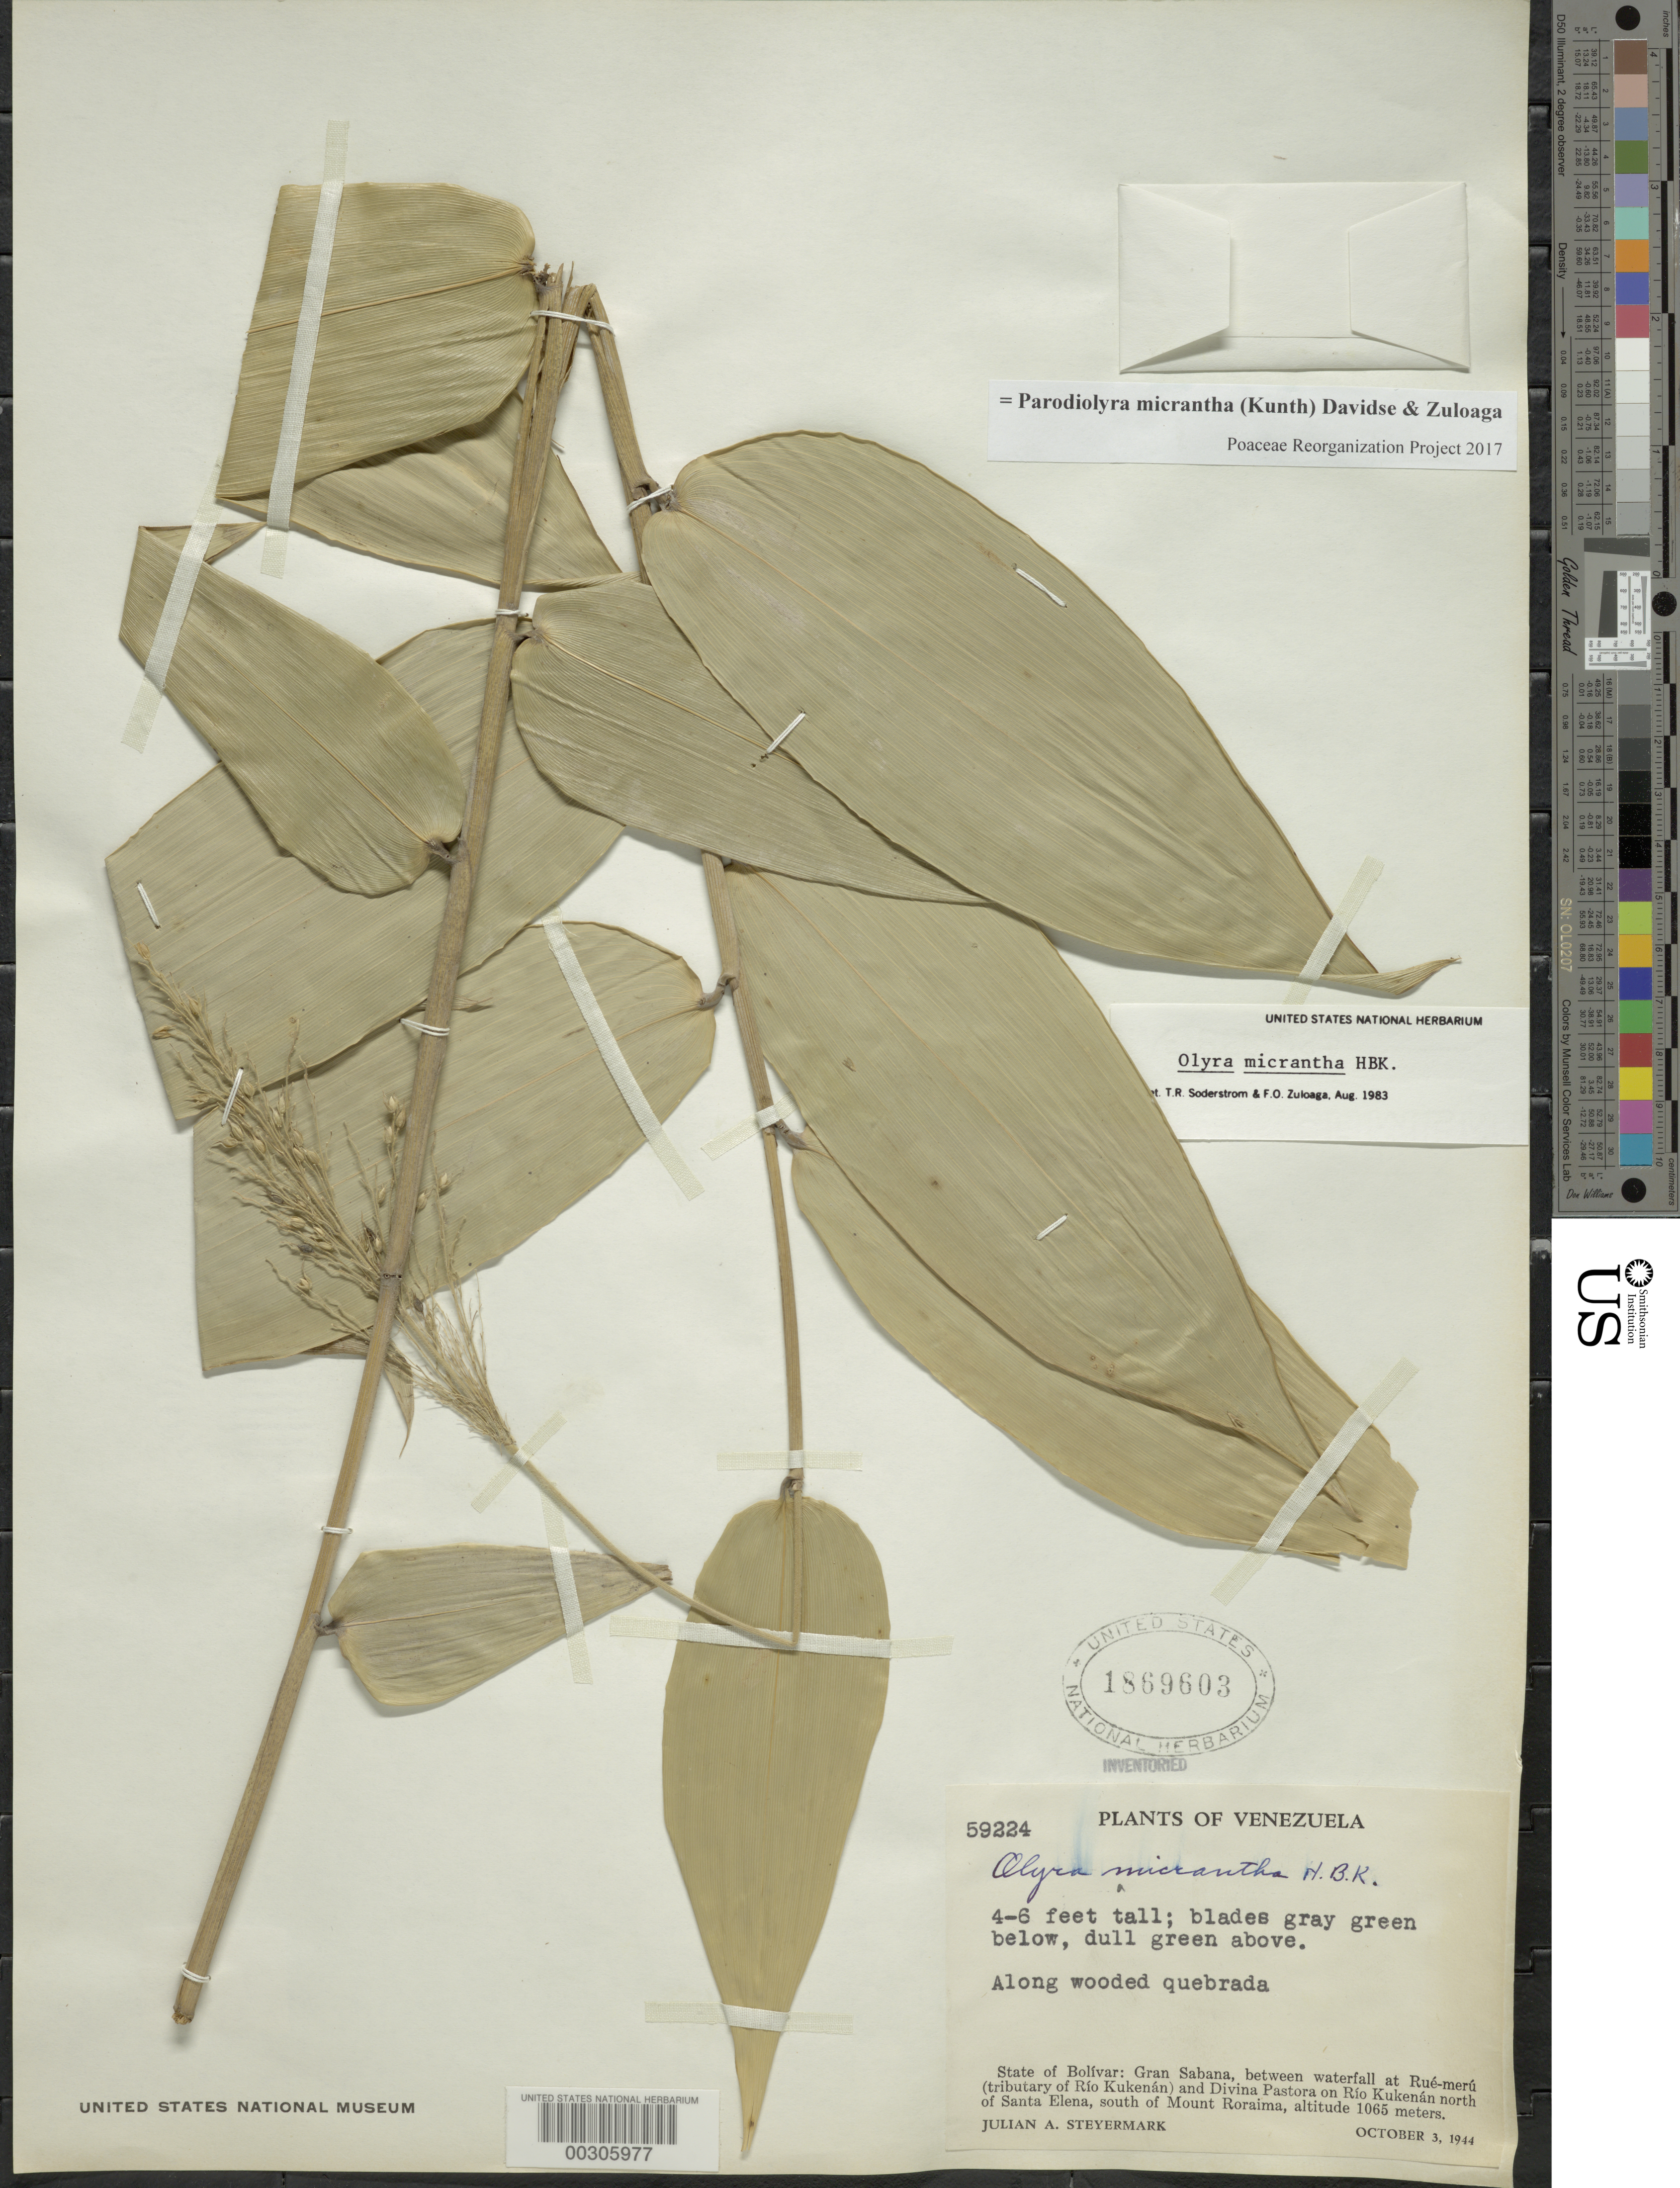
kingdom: Plantae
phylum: Tracheophyta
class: Liliopsida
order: Poales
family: Poaceae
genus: Parodiolyra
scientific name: Parodiolyra micrantha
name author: (Kunth) Davidse & Zuloaga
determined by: Poaceae Reorganization Project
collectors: J. Steyermark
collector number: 59224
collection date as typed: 03 Oct 1944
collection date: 1944-10-03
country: Venezuela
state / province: Bolivar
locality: Gran sabana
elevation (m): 1065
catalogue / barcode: US 1869603